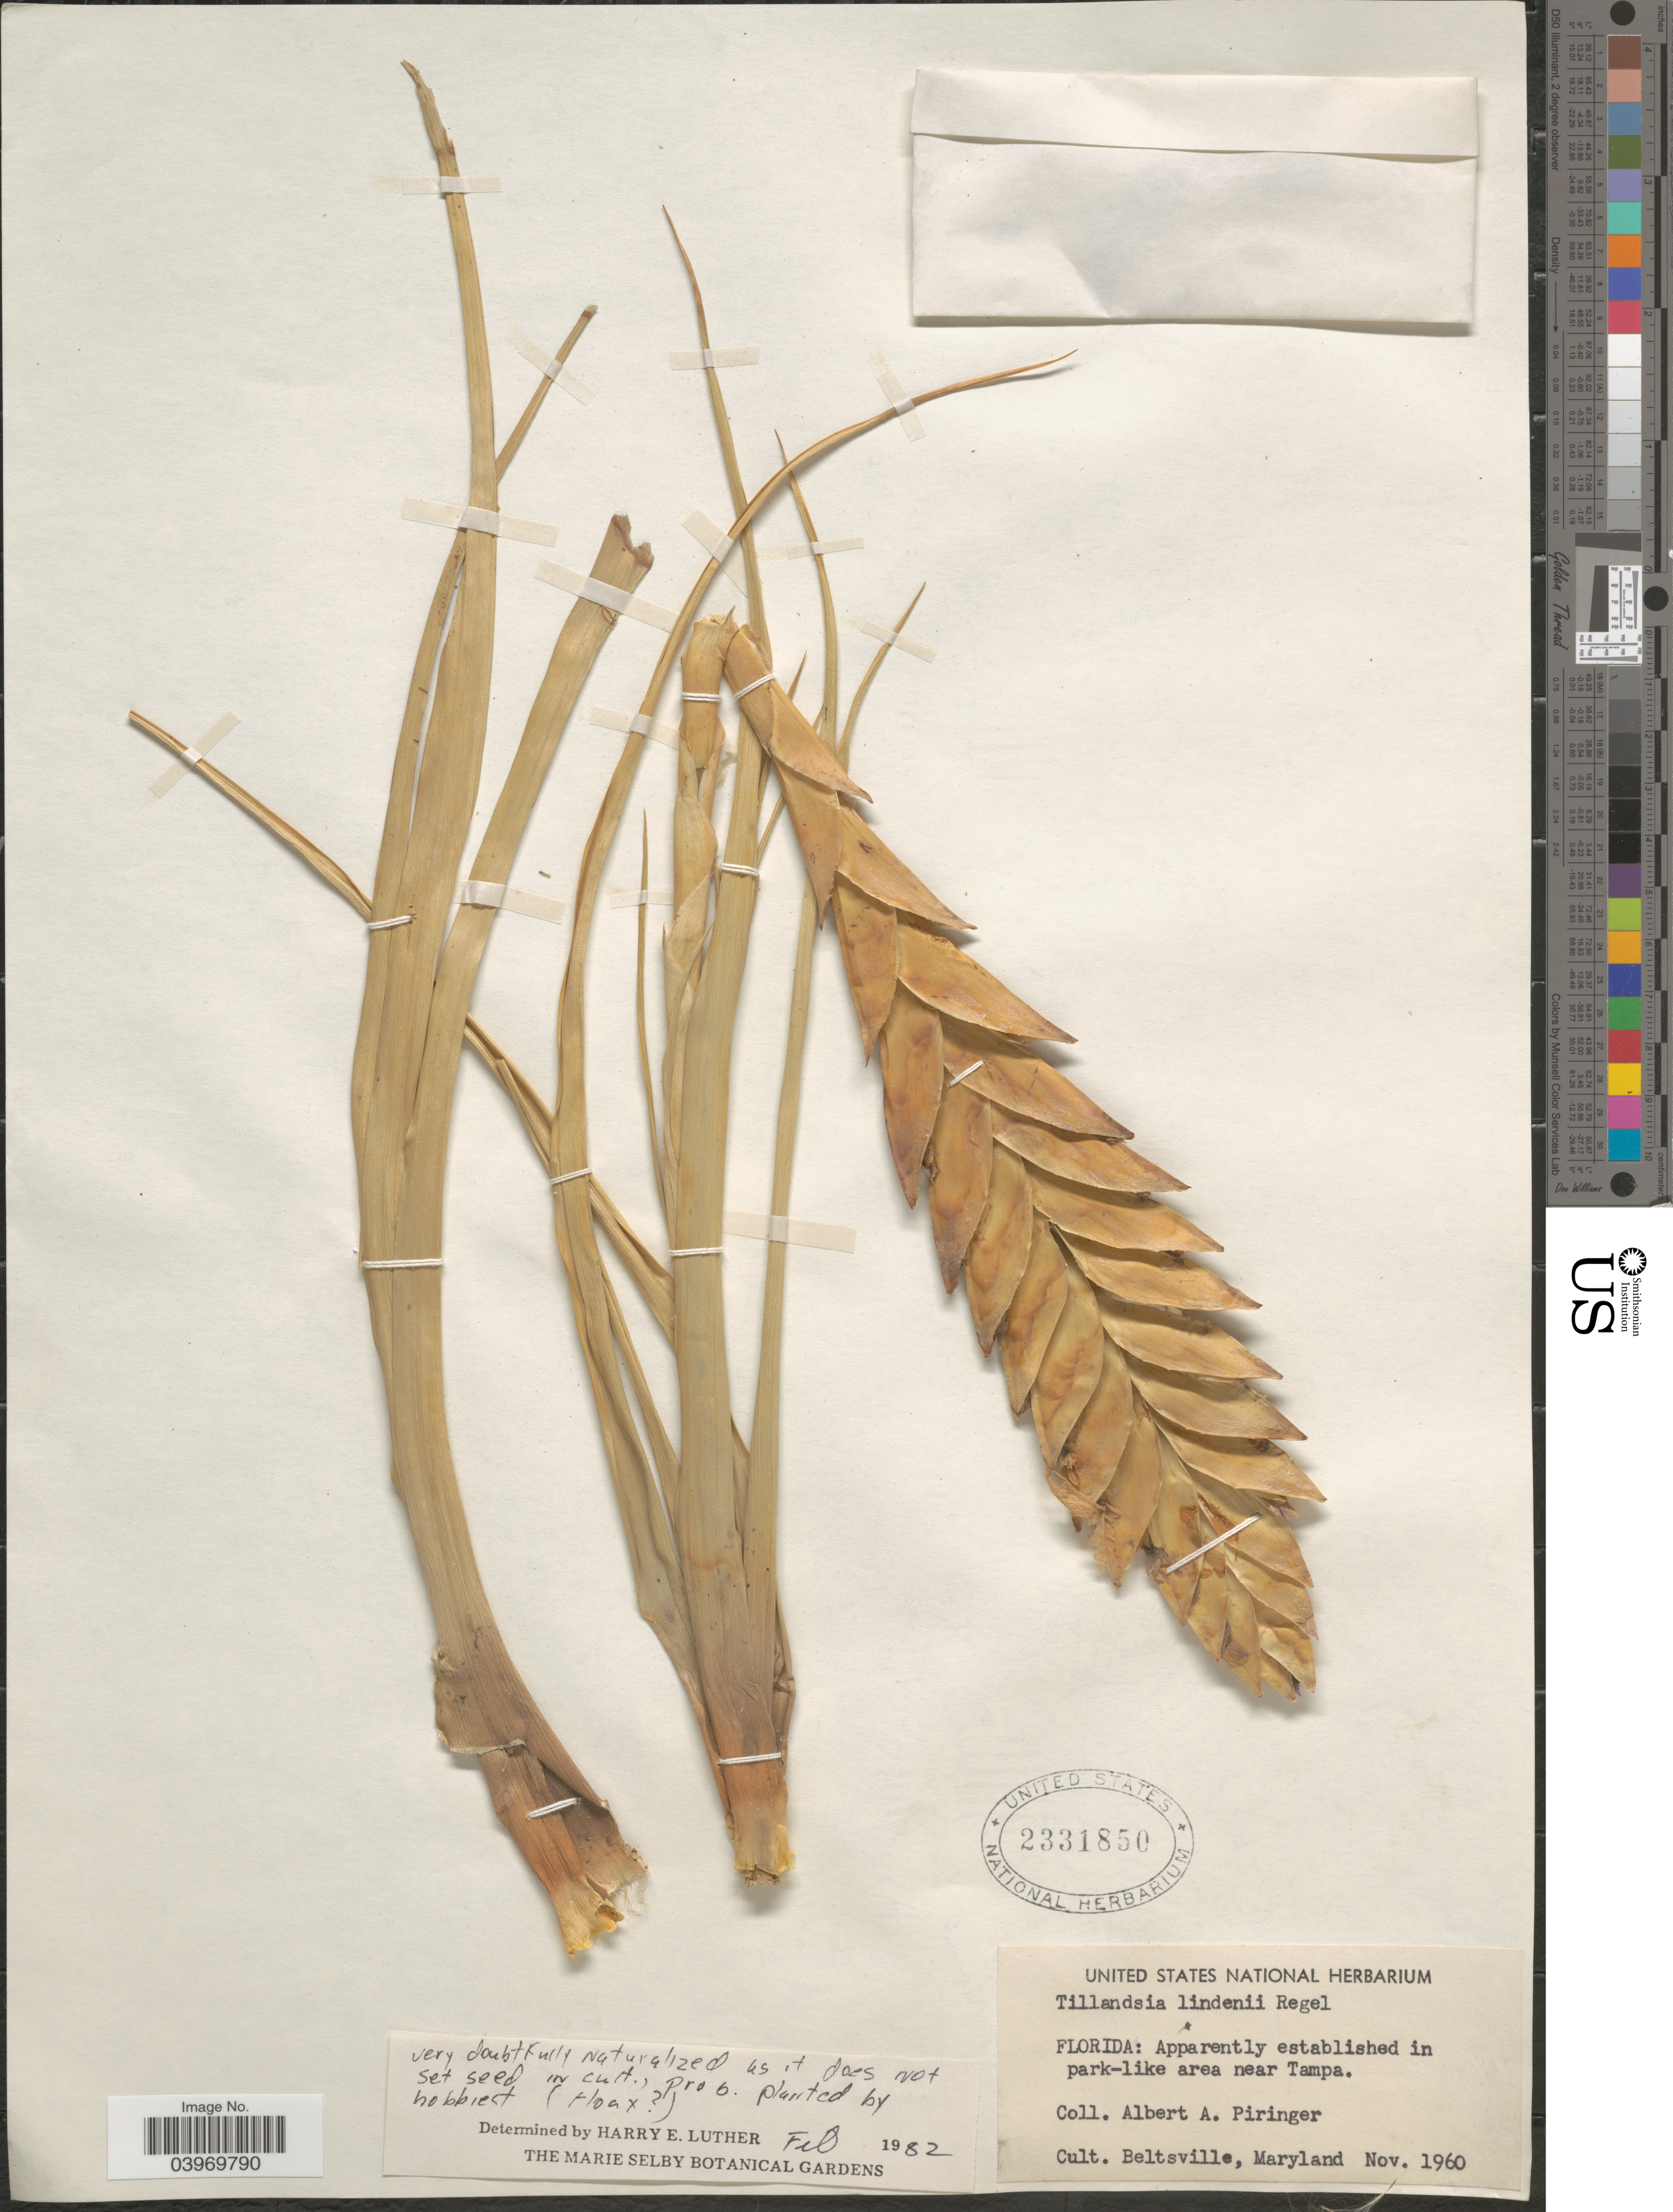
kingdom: Plantae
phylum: Tracheophyta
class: Liliopsida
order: Poales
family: Bromeliaceae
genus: Tillandsia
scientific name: Tillandsia lindenii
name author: Regel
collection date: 1960-11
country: United States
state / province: Maryland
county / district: Prince George's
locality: Beltsville.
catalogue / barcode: US 2331850